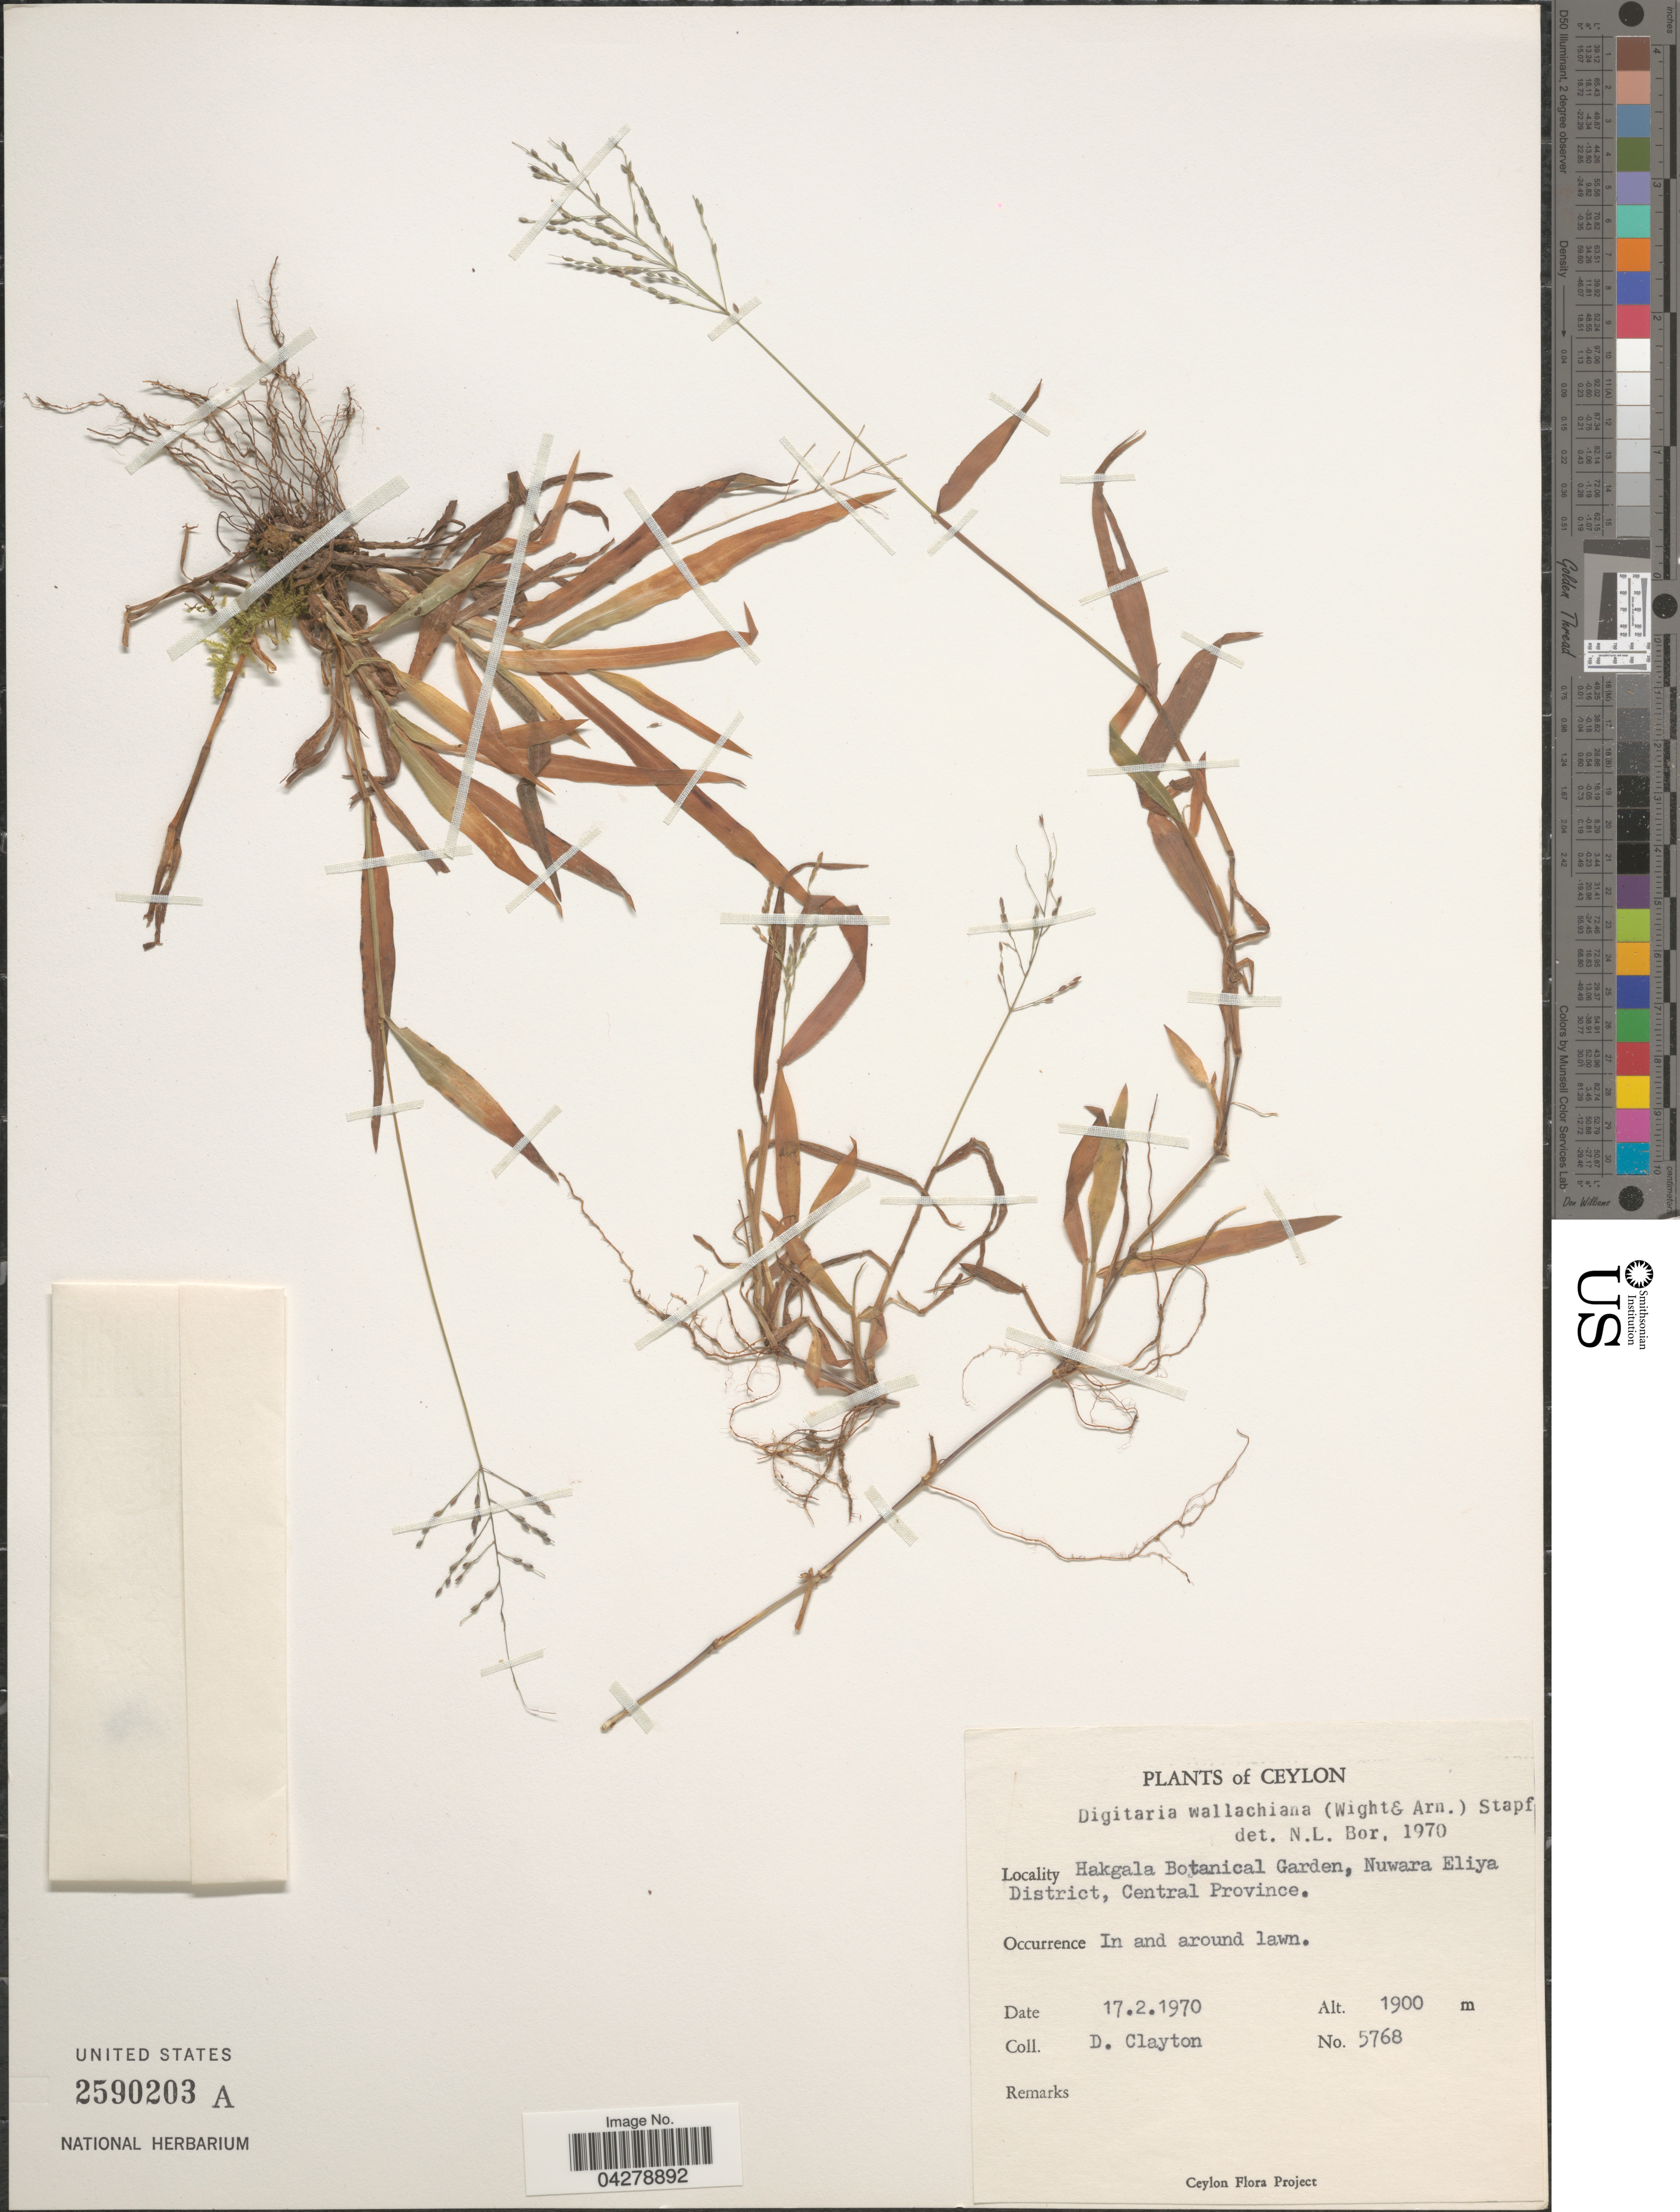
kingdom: Plantae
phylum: Tracheophyta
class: Liliopsida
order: Poales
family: Poaceae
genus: Digitaria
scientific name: Digitaria wallichiana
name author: (Nees) Stapf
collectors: D. Clayton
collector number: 5768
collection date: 1970-02-17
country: Sri Lanka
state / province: Central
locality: Ceylon. Hakgala Botanical Garden, Nuwara Eliya District, Central Province. In and around lawn.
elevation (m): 1900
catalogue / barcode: US 2590203A